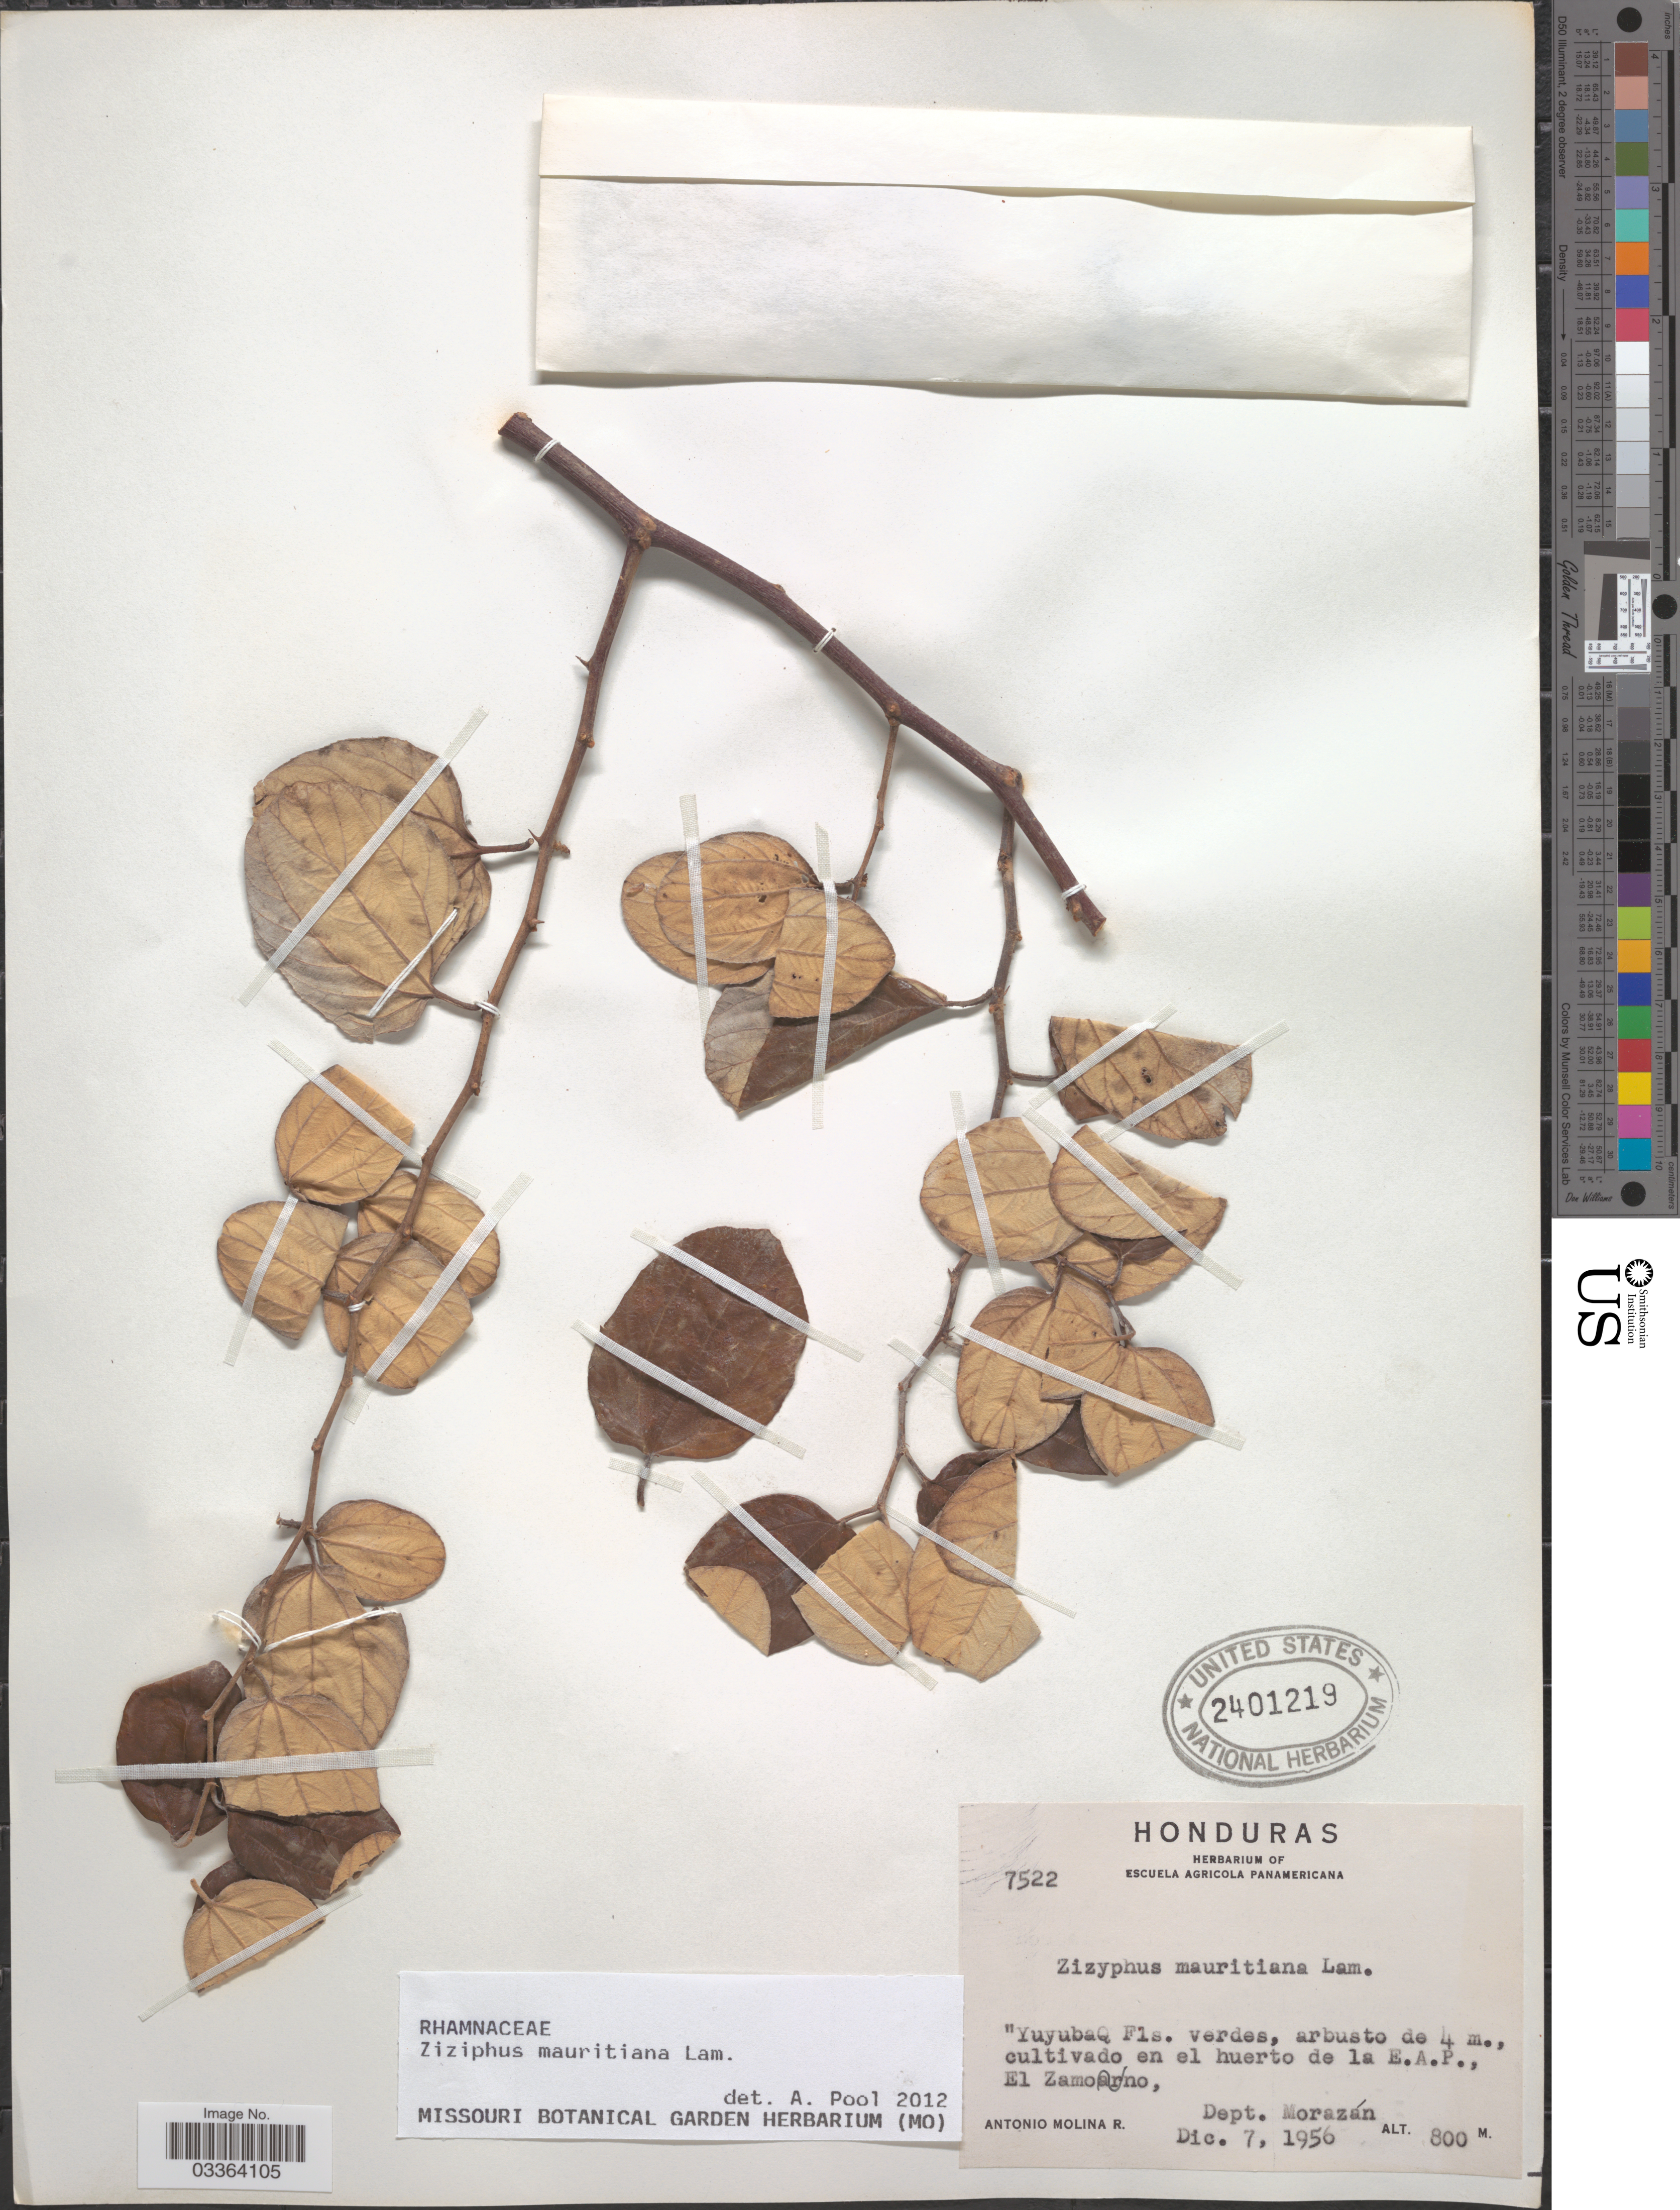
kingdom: Plantae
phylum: Tracheophyta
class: Magnoliopsida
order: Rosales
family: Rhamnaceae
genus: Ziziphus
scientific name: Ziziphus mauritiana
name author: Lam.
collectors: A. Molina R.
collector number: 7522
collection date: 1956-12-07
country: Honduras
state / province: Fco. Morazán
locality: Cultivado en el huerto de la E.A.P., El Zamorano, Dept. Morazán.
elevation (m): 800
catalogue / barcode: US 2401219